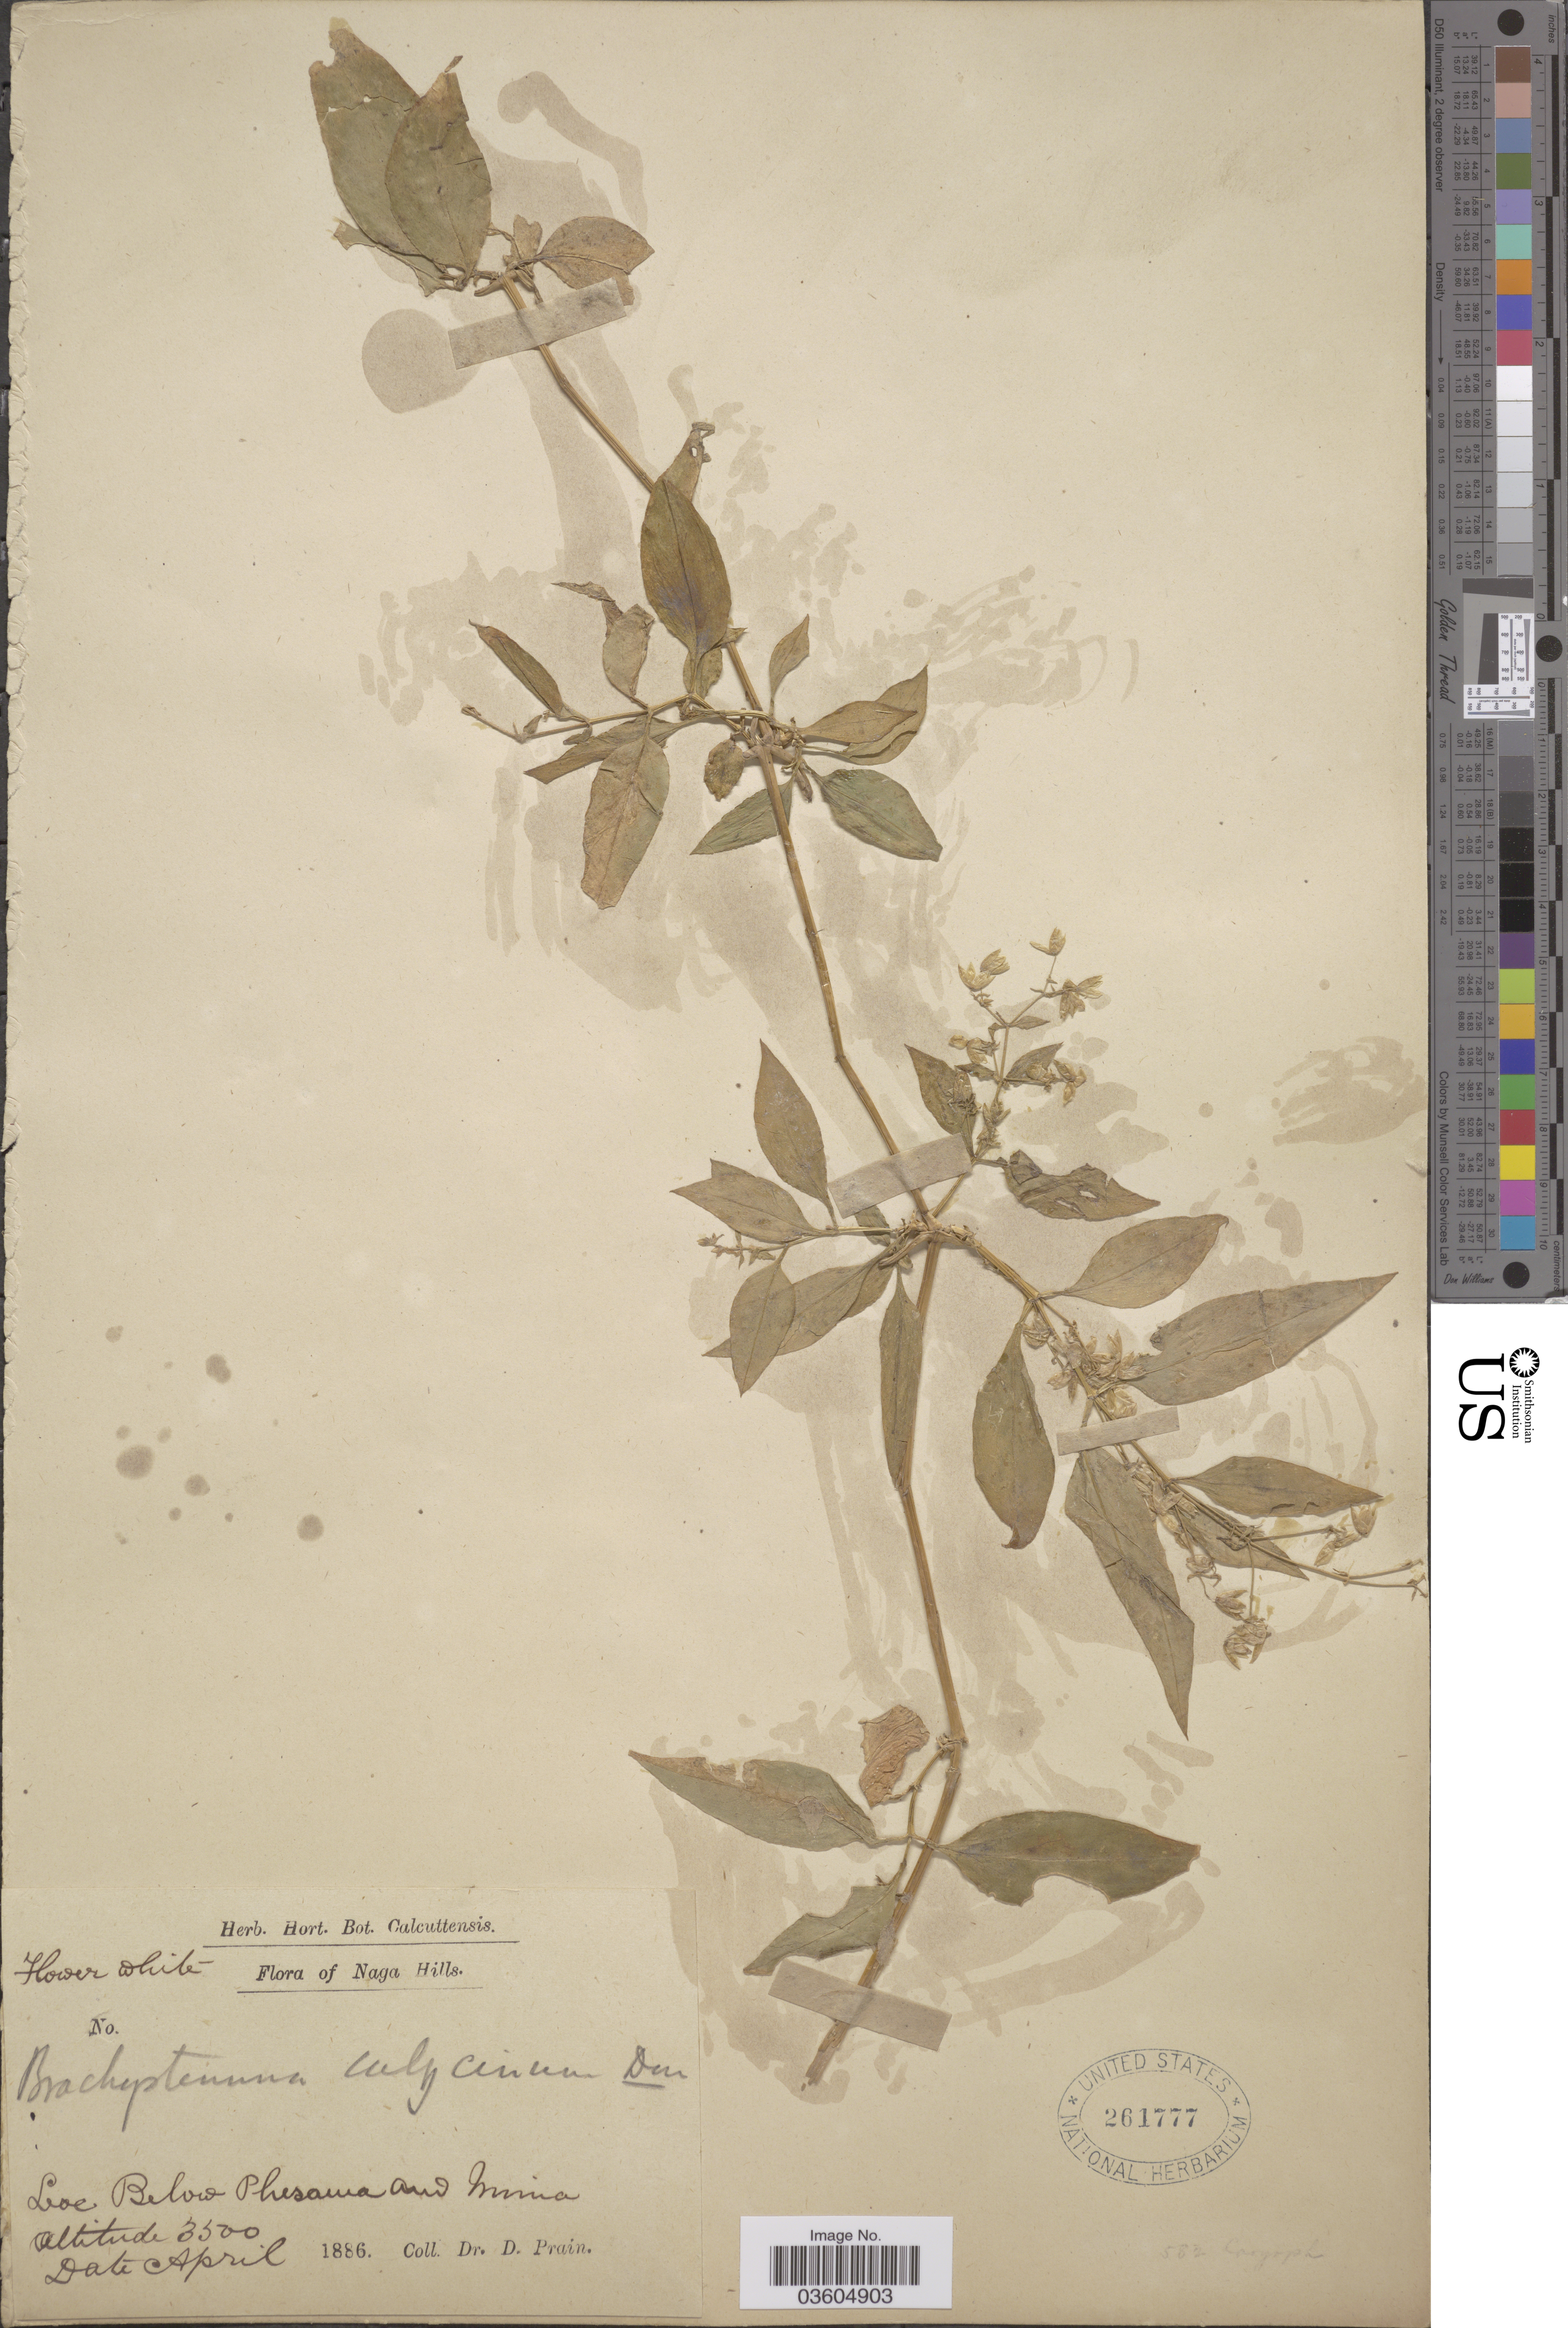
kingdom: Plantae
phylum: Tracheophyta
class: Magnoliopsida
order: Caryophyllales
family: Caryophyllaceae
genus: Brachystemma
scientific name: Brachystemma calycinum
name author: D. Don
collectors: D. Prain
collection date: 1886-04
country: India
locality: Naga Hills. Below Phesama and Mina [interpreted].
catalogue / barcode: US 261777